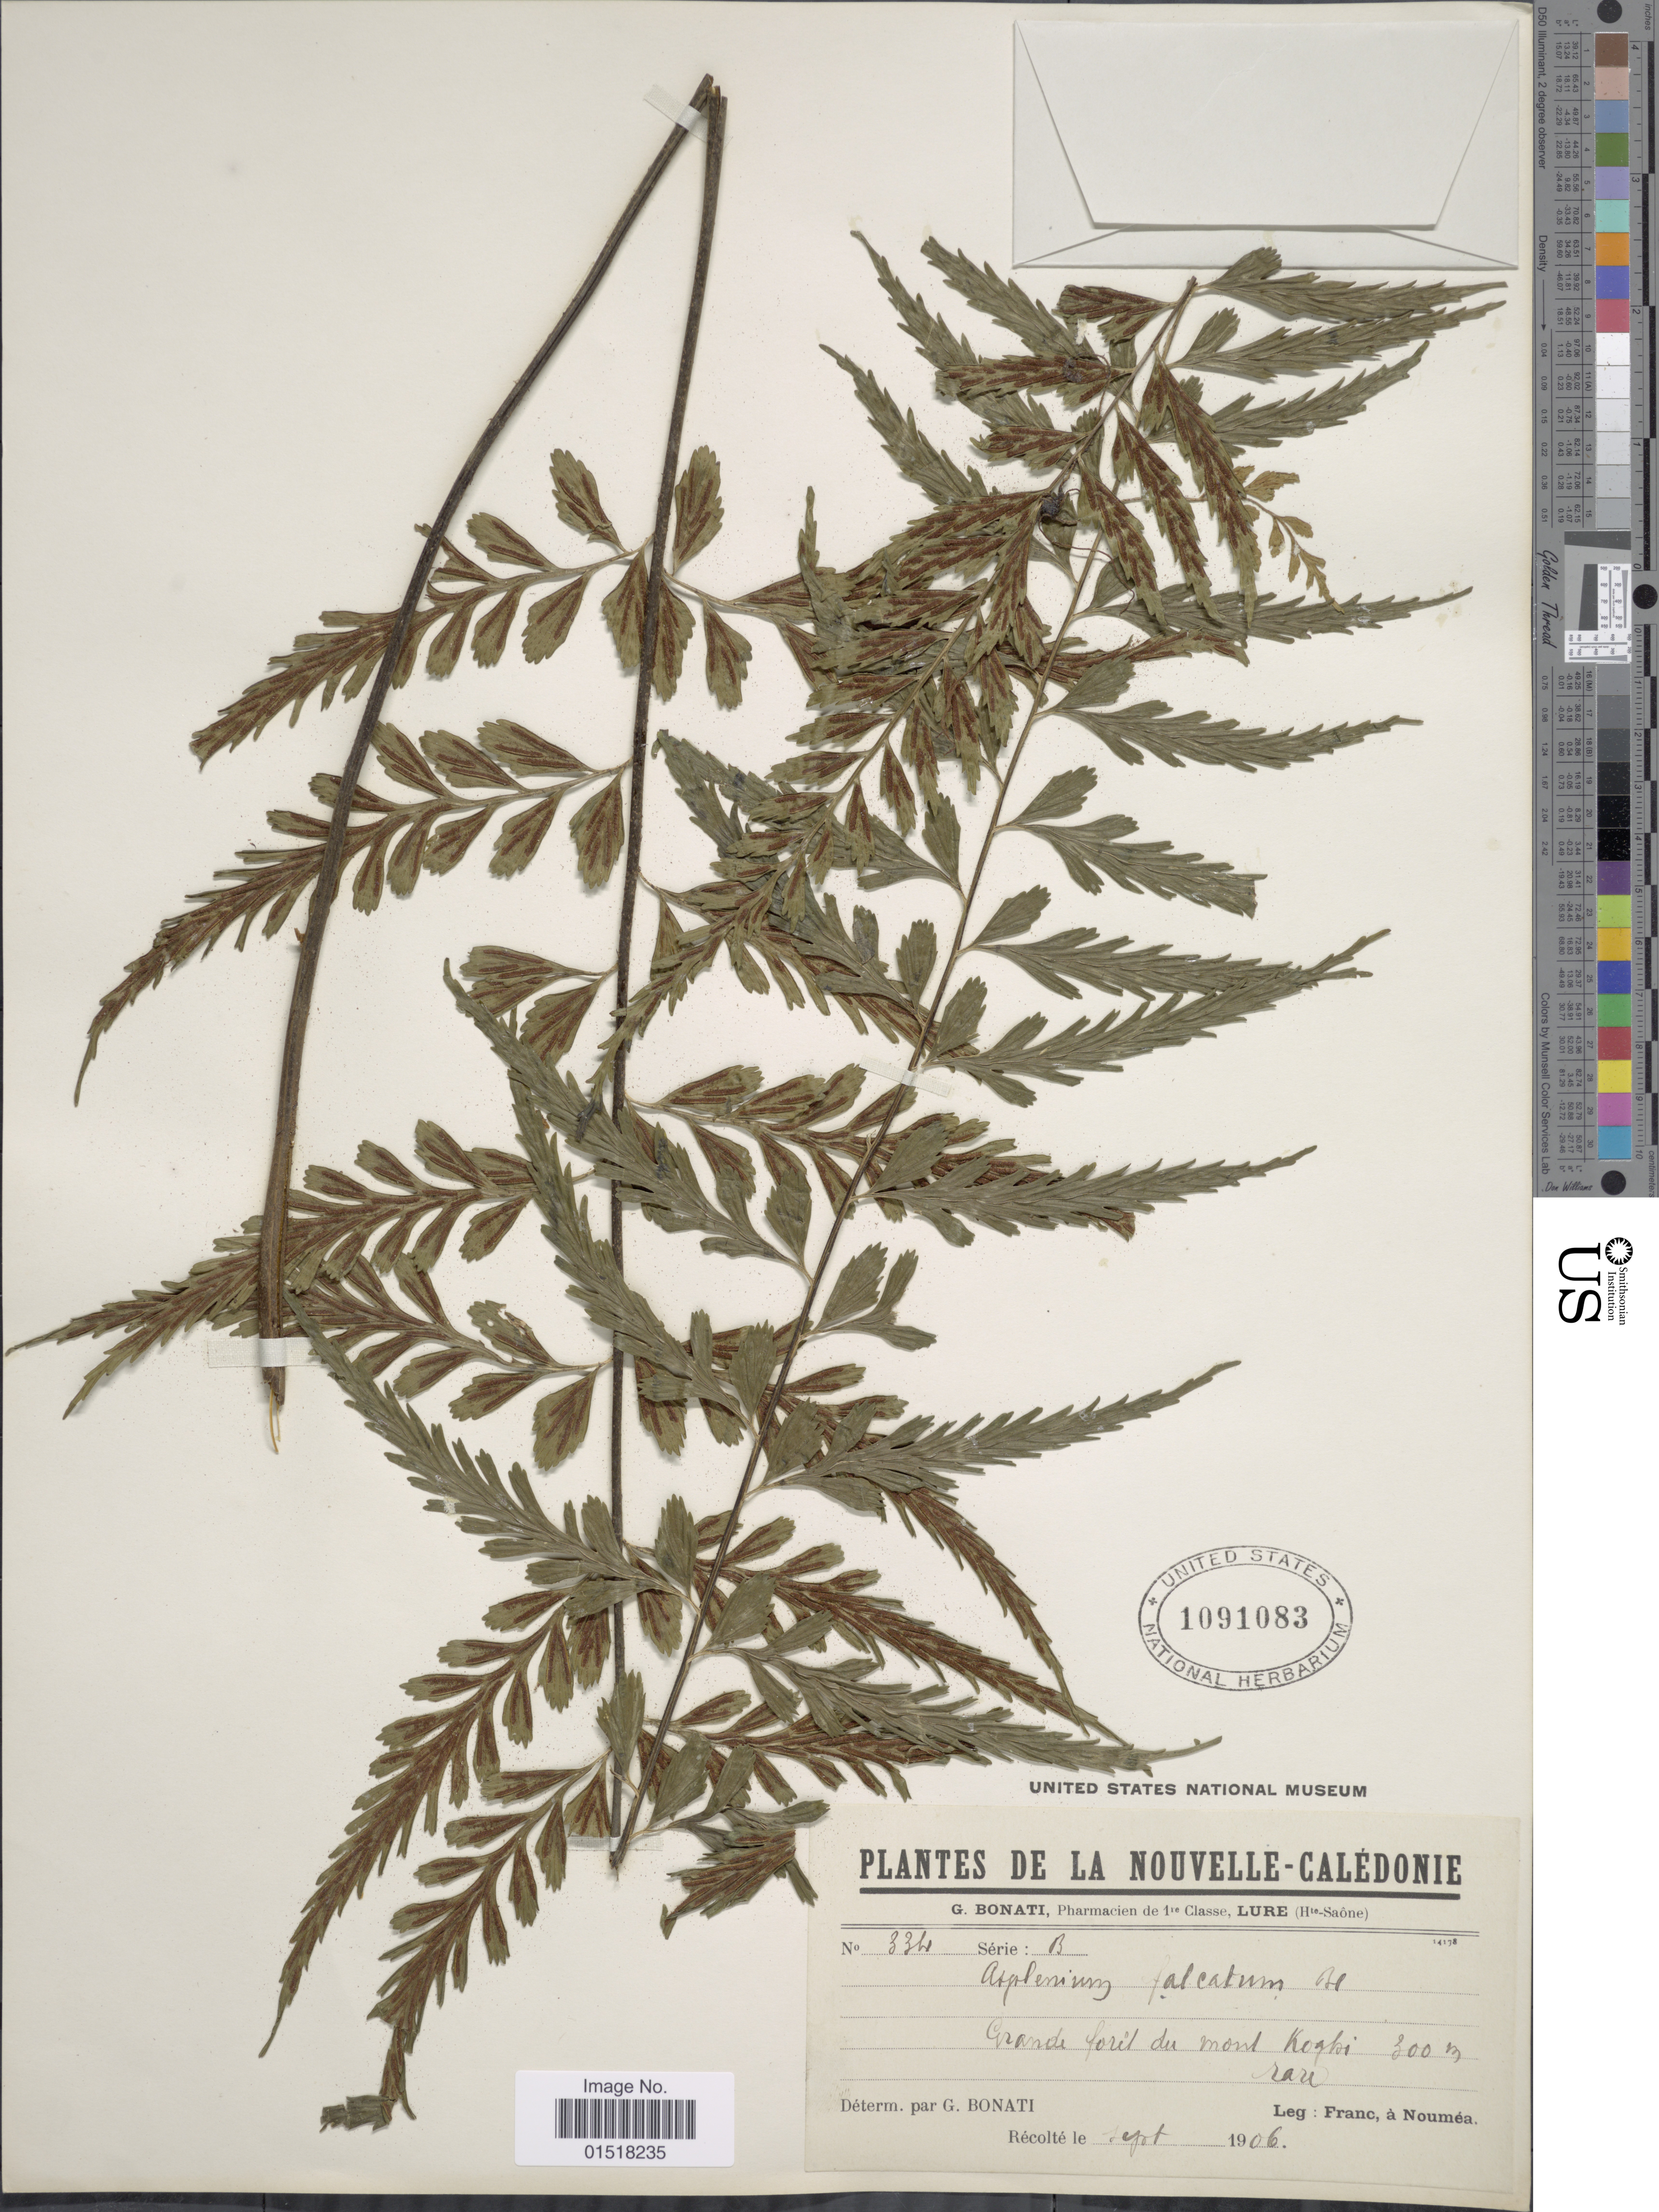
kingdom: Plantae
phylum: Tracheophyta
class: Polypodiopsida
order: Polypodiales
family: Aspleniaceae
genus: Asplenium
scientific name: Asplenium polyodon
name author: G. Forst.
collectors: Franc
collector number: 334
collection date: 1906-09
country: New Caledonia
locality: Grande forêt du mont Koghis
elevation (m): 300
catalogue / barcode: US 1091083